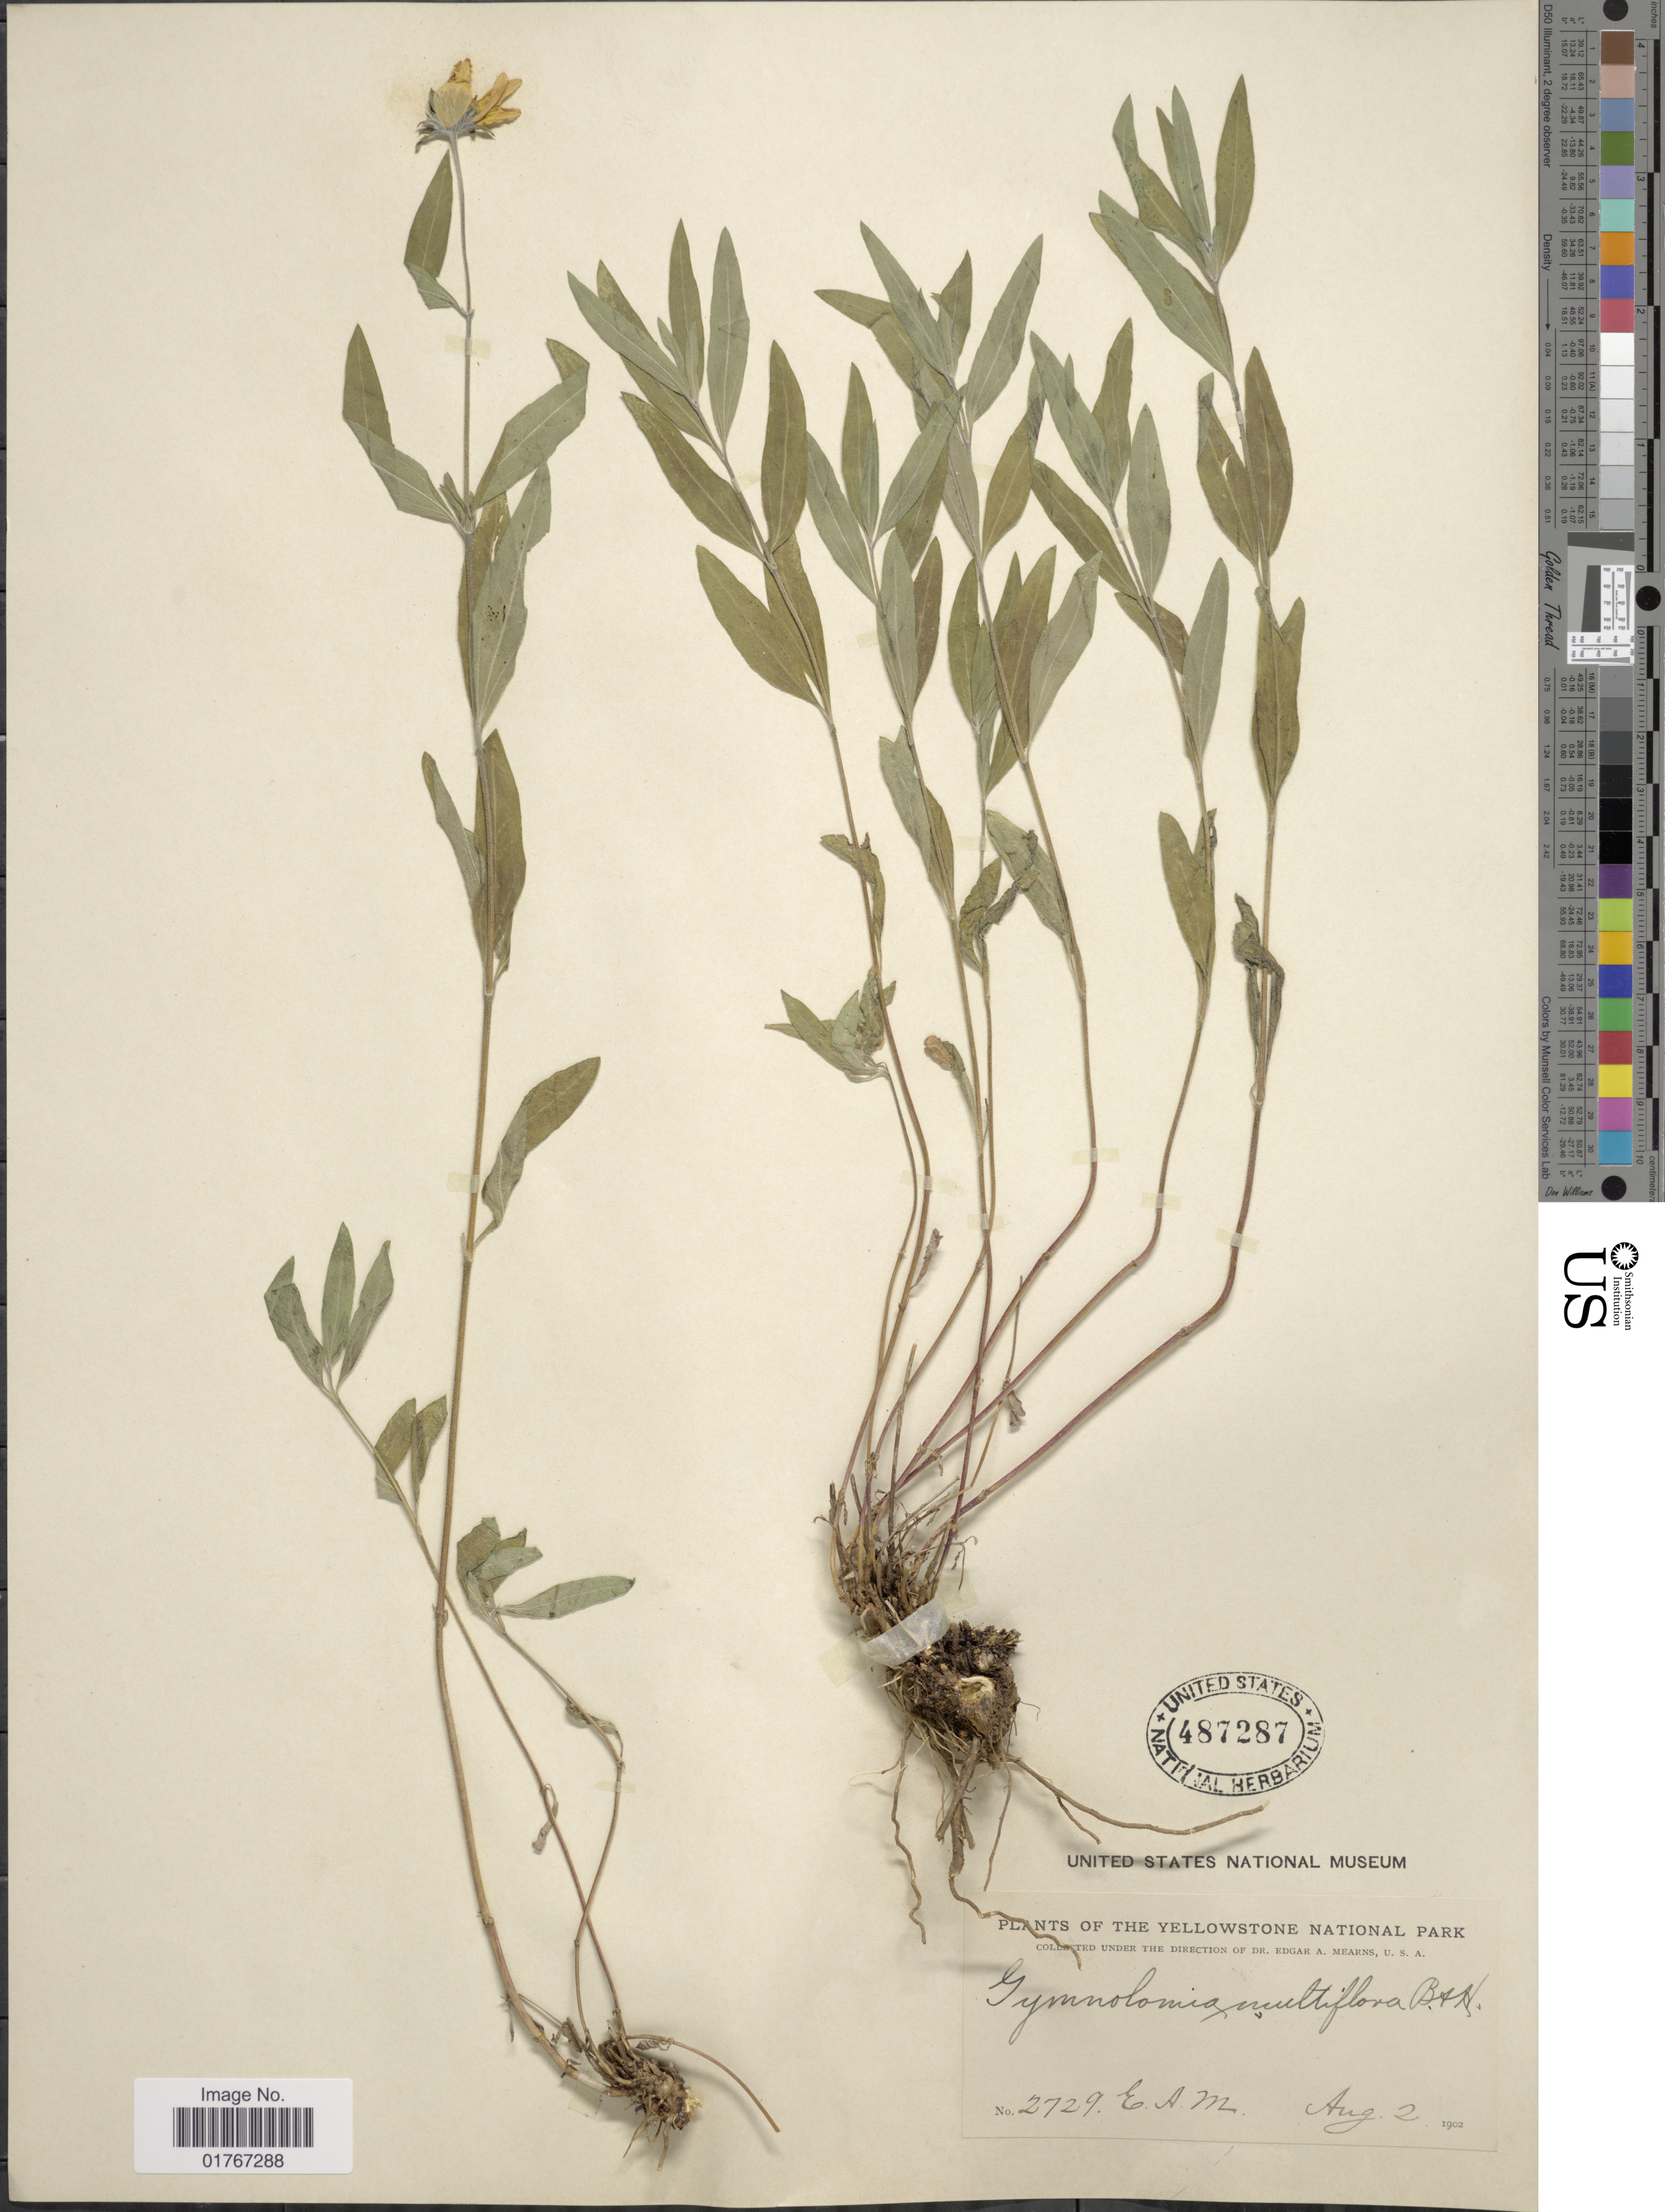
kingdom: Plantae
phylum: Tracheophyta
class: Magnoliopsida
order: Asterales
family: Asteraceae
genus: Heliomeris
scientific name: Heliomeris multiflora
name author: Nutt.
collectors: E. A. Mearns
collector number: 2729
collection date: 1902-08-02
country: United States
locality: The Yellowstone National Park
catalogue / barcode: US 487287